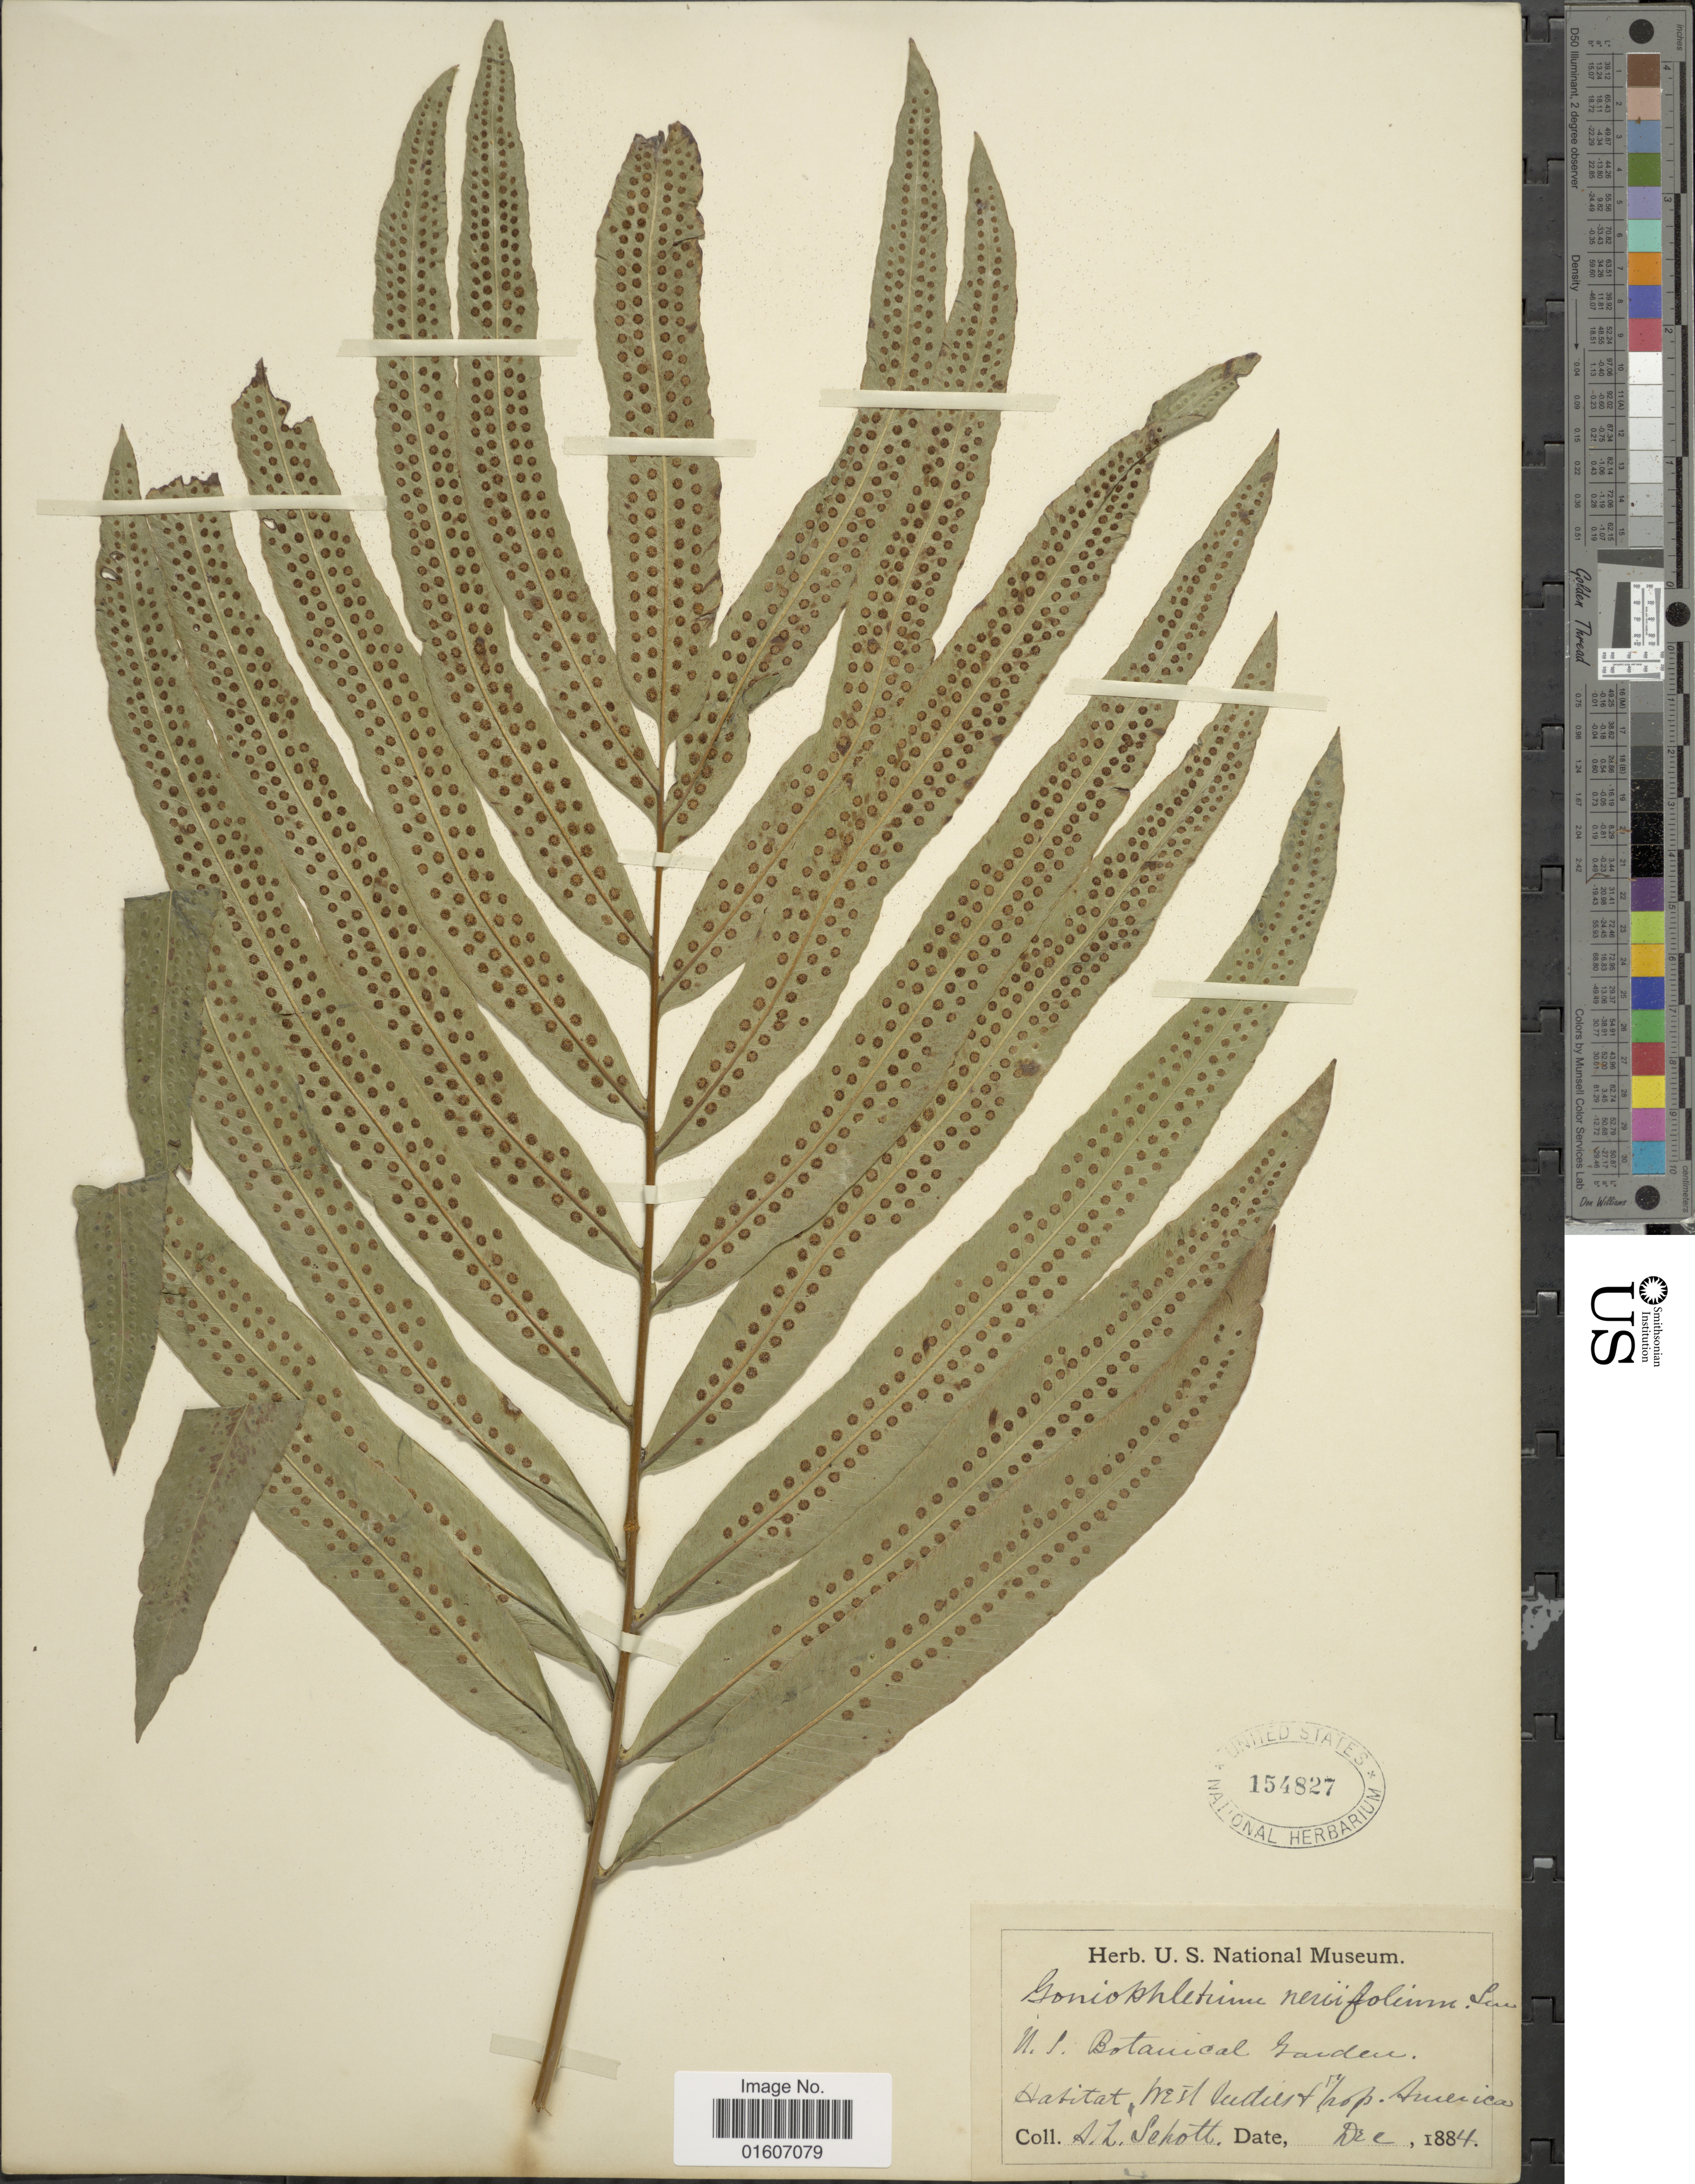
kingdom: Plantae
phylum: Tracheophyta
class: Polypodiopsida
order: Polypodiales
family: Polypodiaceae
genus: Serpocaulon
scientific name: Serpocaulon triseriale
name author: (Sw.) A.R. Sm.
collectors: A. L. Schott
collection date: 1884-12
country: United States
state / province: District of Columbia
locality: U.S Botanical Garden, Hab. West Andes and Trop. America.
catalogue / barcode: US 154827